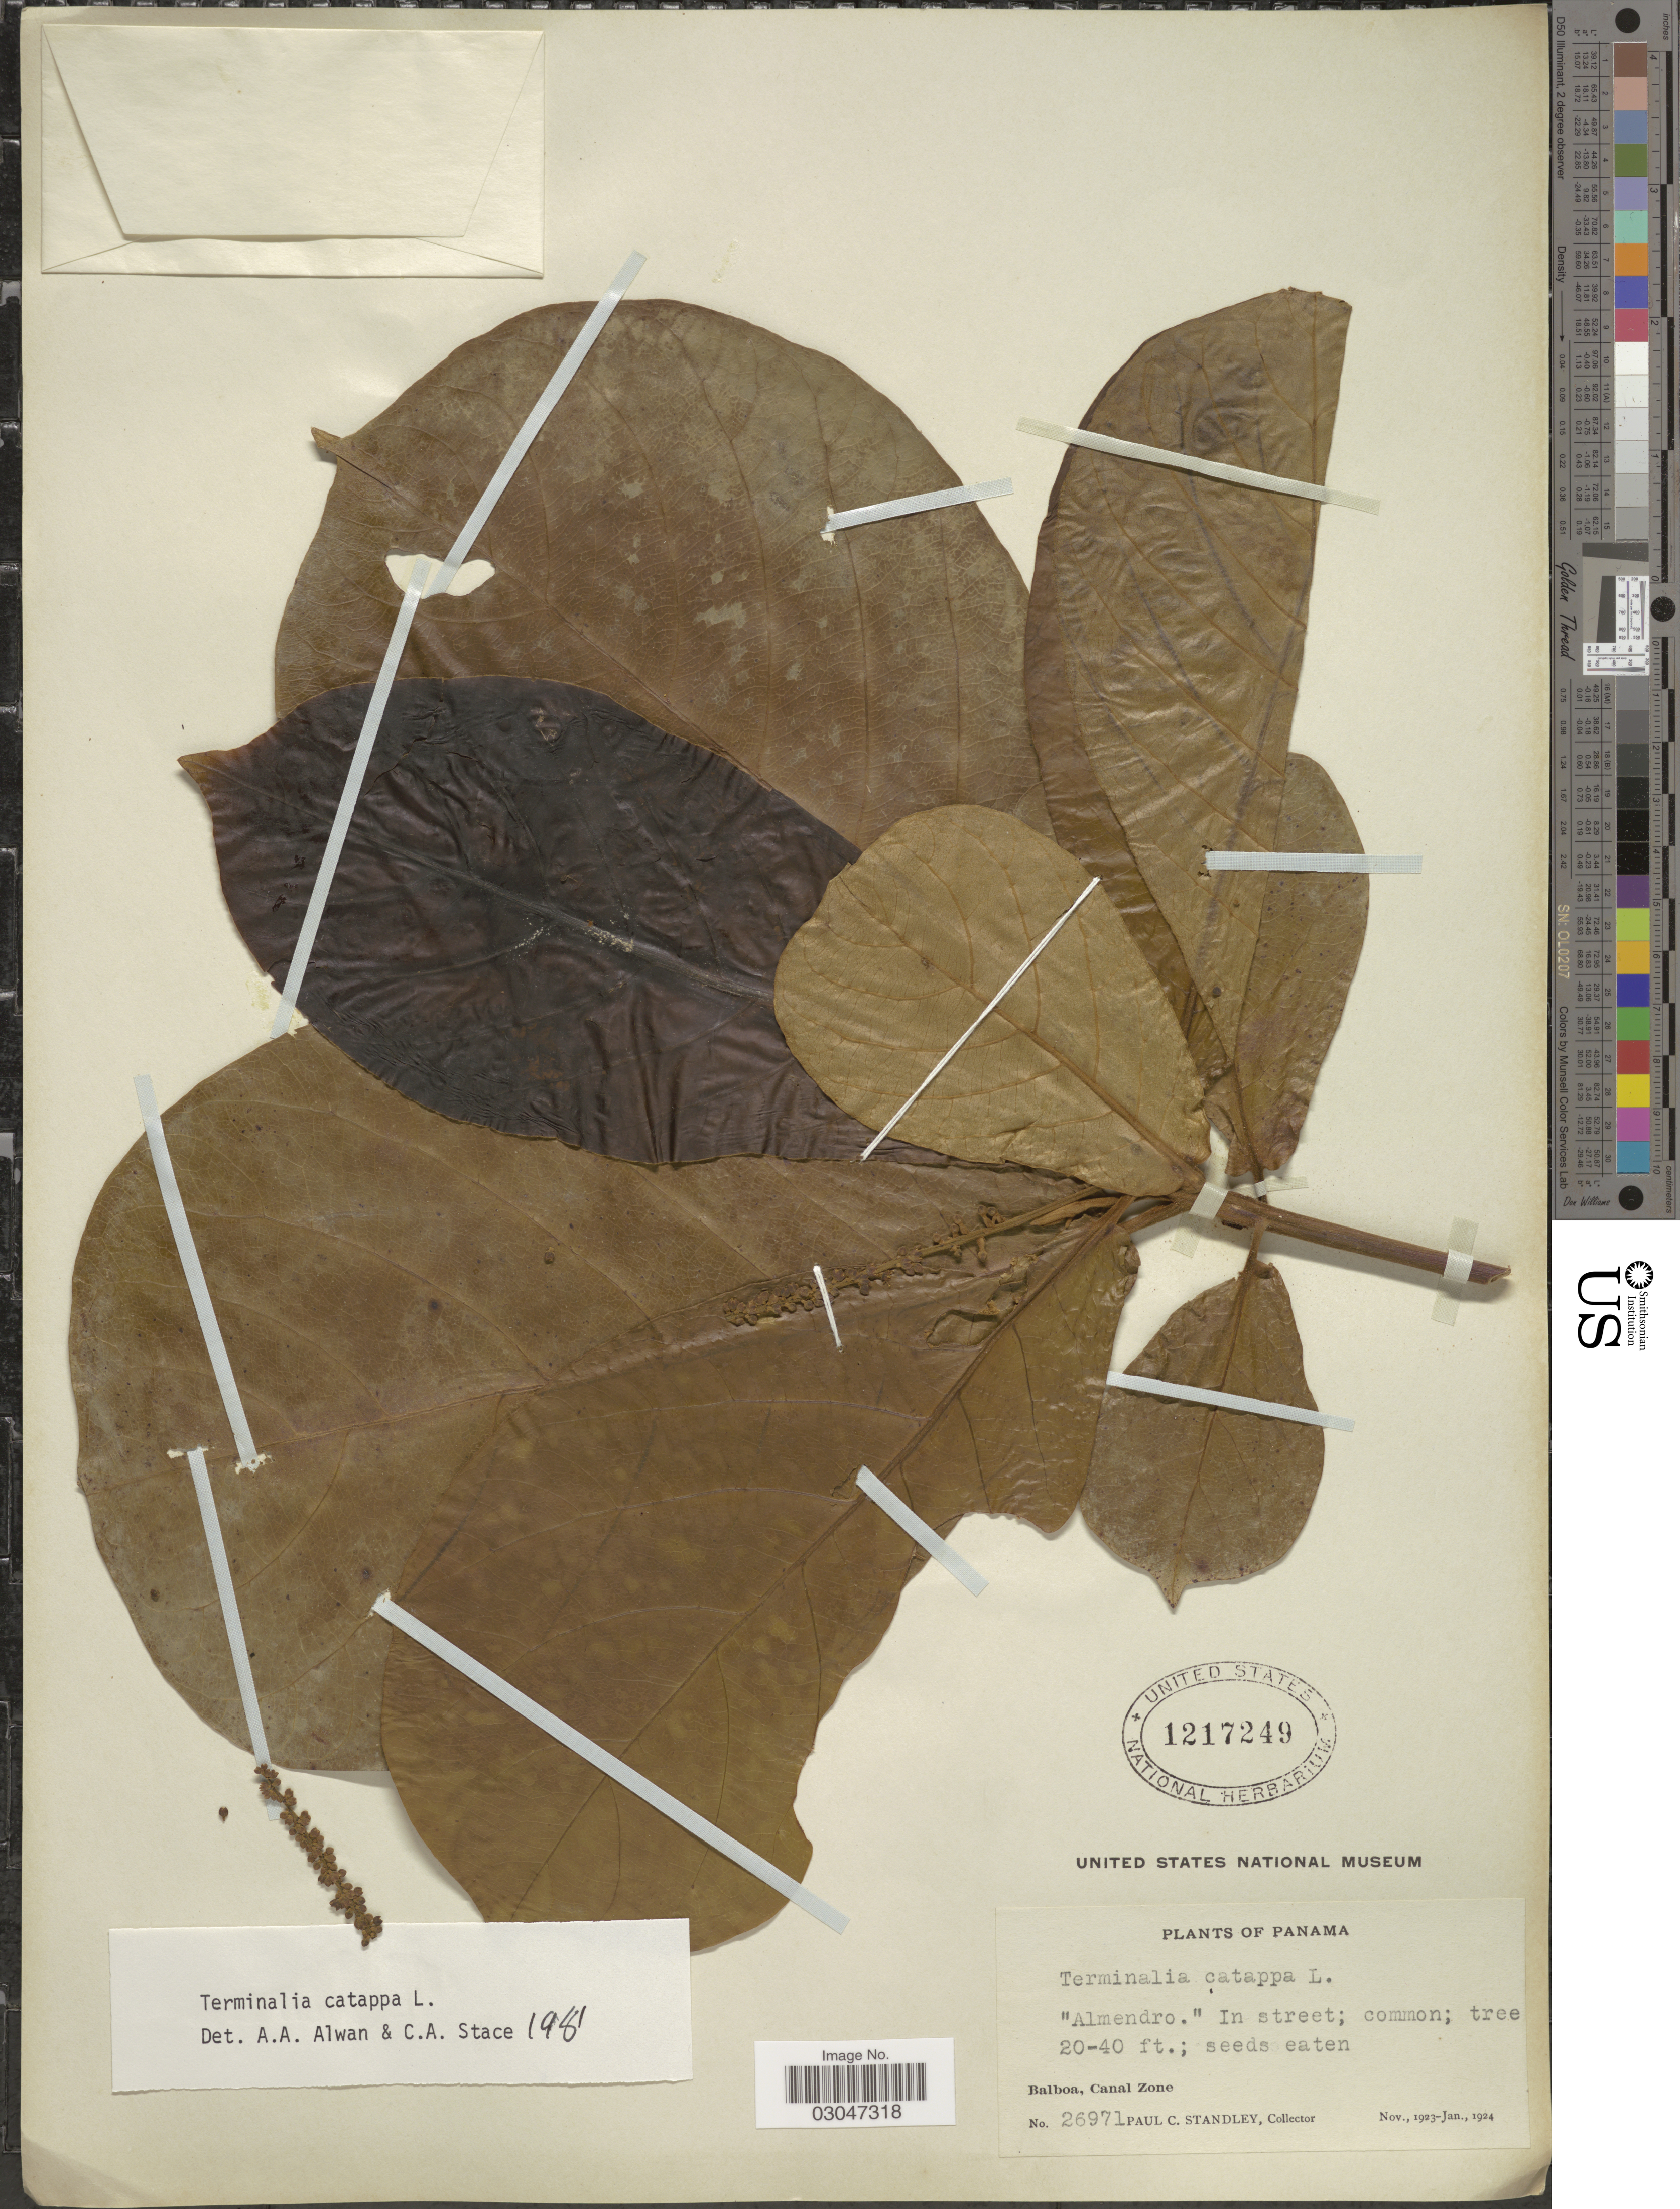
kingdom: Plantae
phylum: Tracheophyta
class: Magnoliopsida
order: Myrtales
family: Combretaceae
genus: Terminalia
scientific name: Terminalia catappa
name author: L.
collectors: P. C. Standley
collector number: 26971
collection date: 1923-11/1924-01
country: Panama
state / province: Colón / Panamá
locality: Balboa, Canal Zone.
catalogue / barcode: US 1217249